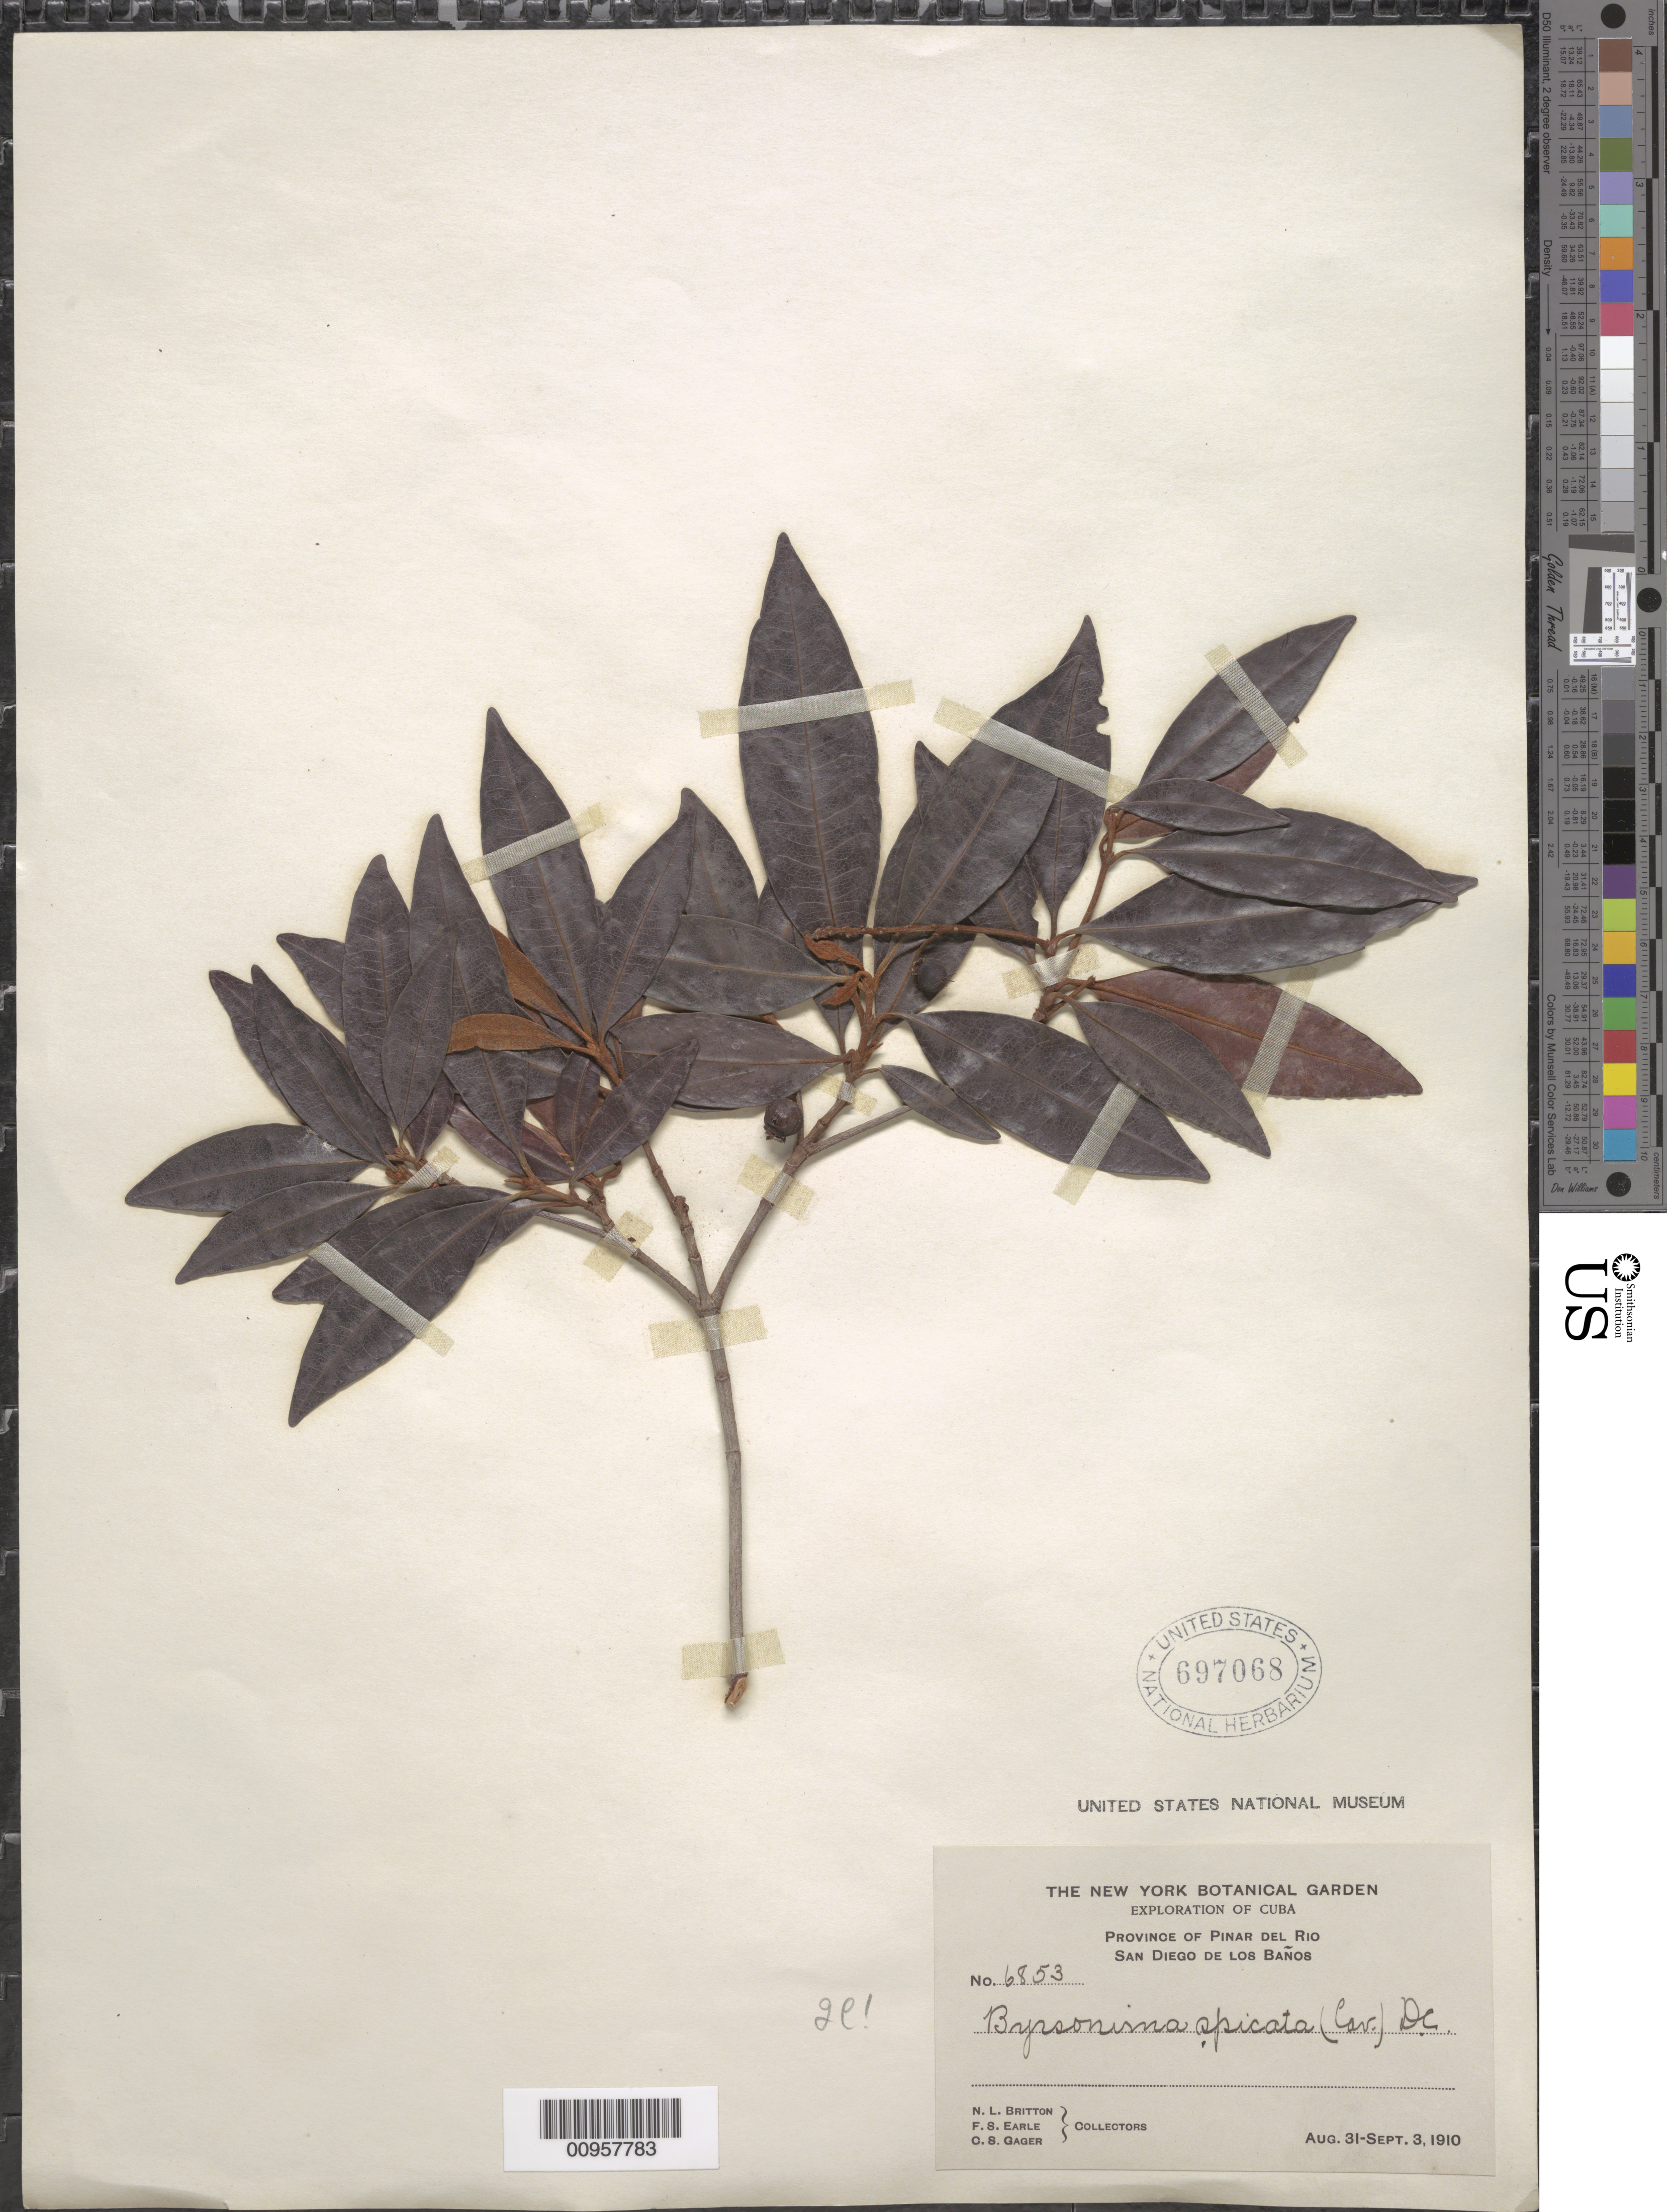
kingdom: Plantae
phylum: Tracheophyta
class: Magnoliopsida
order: Malpighiales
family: Malpighiaceae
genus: Byrsonima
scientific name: Byrsonima spicata (Cav.) DC.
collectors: N. Britton, F. S. Earle & C. Gager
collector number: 6853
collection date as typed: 31 Aug 1910 to 03 Sep 1910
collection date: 1910-08-31/1910-09-03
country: Cuba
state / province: Pinar del Rio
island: Cuba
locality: San Diego de los Baños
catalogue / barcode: US 697068